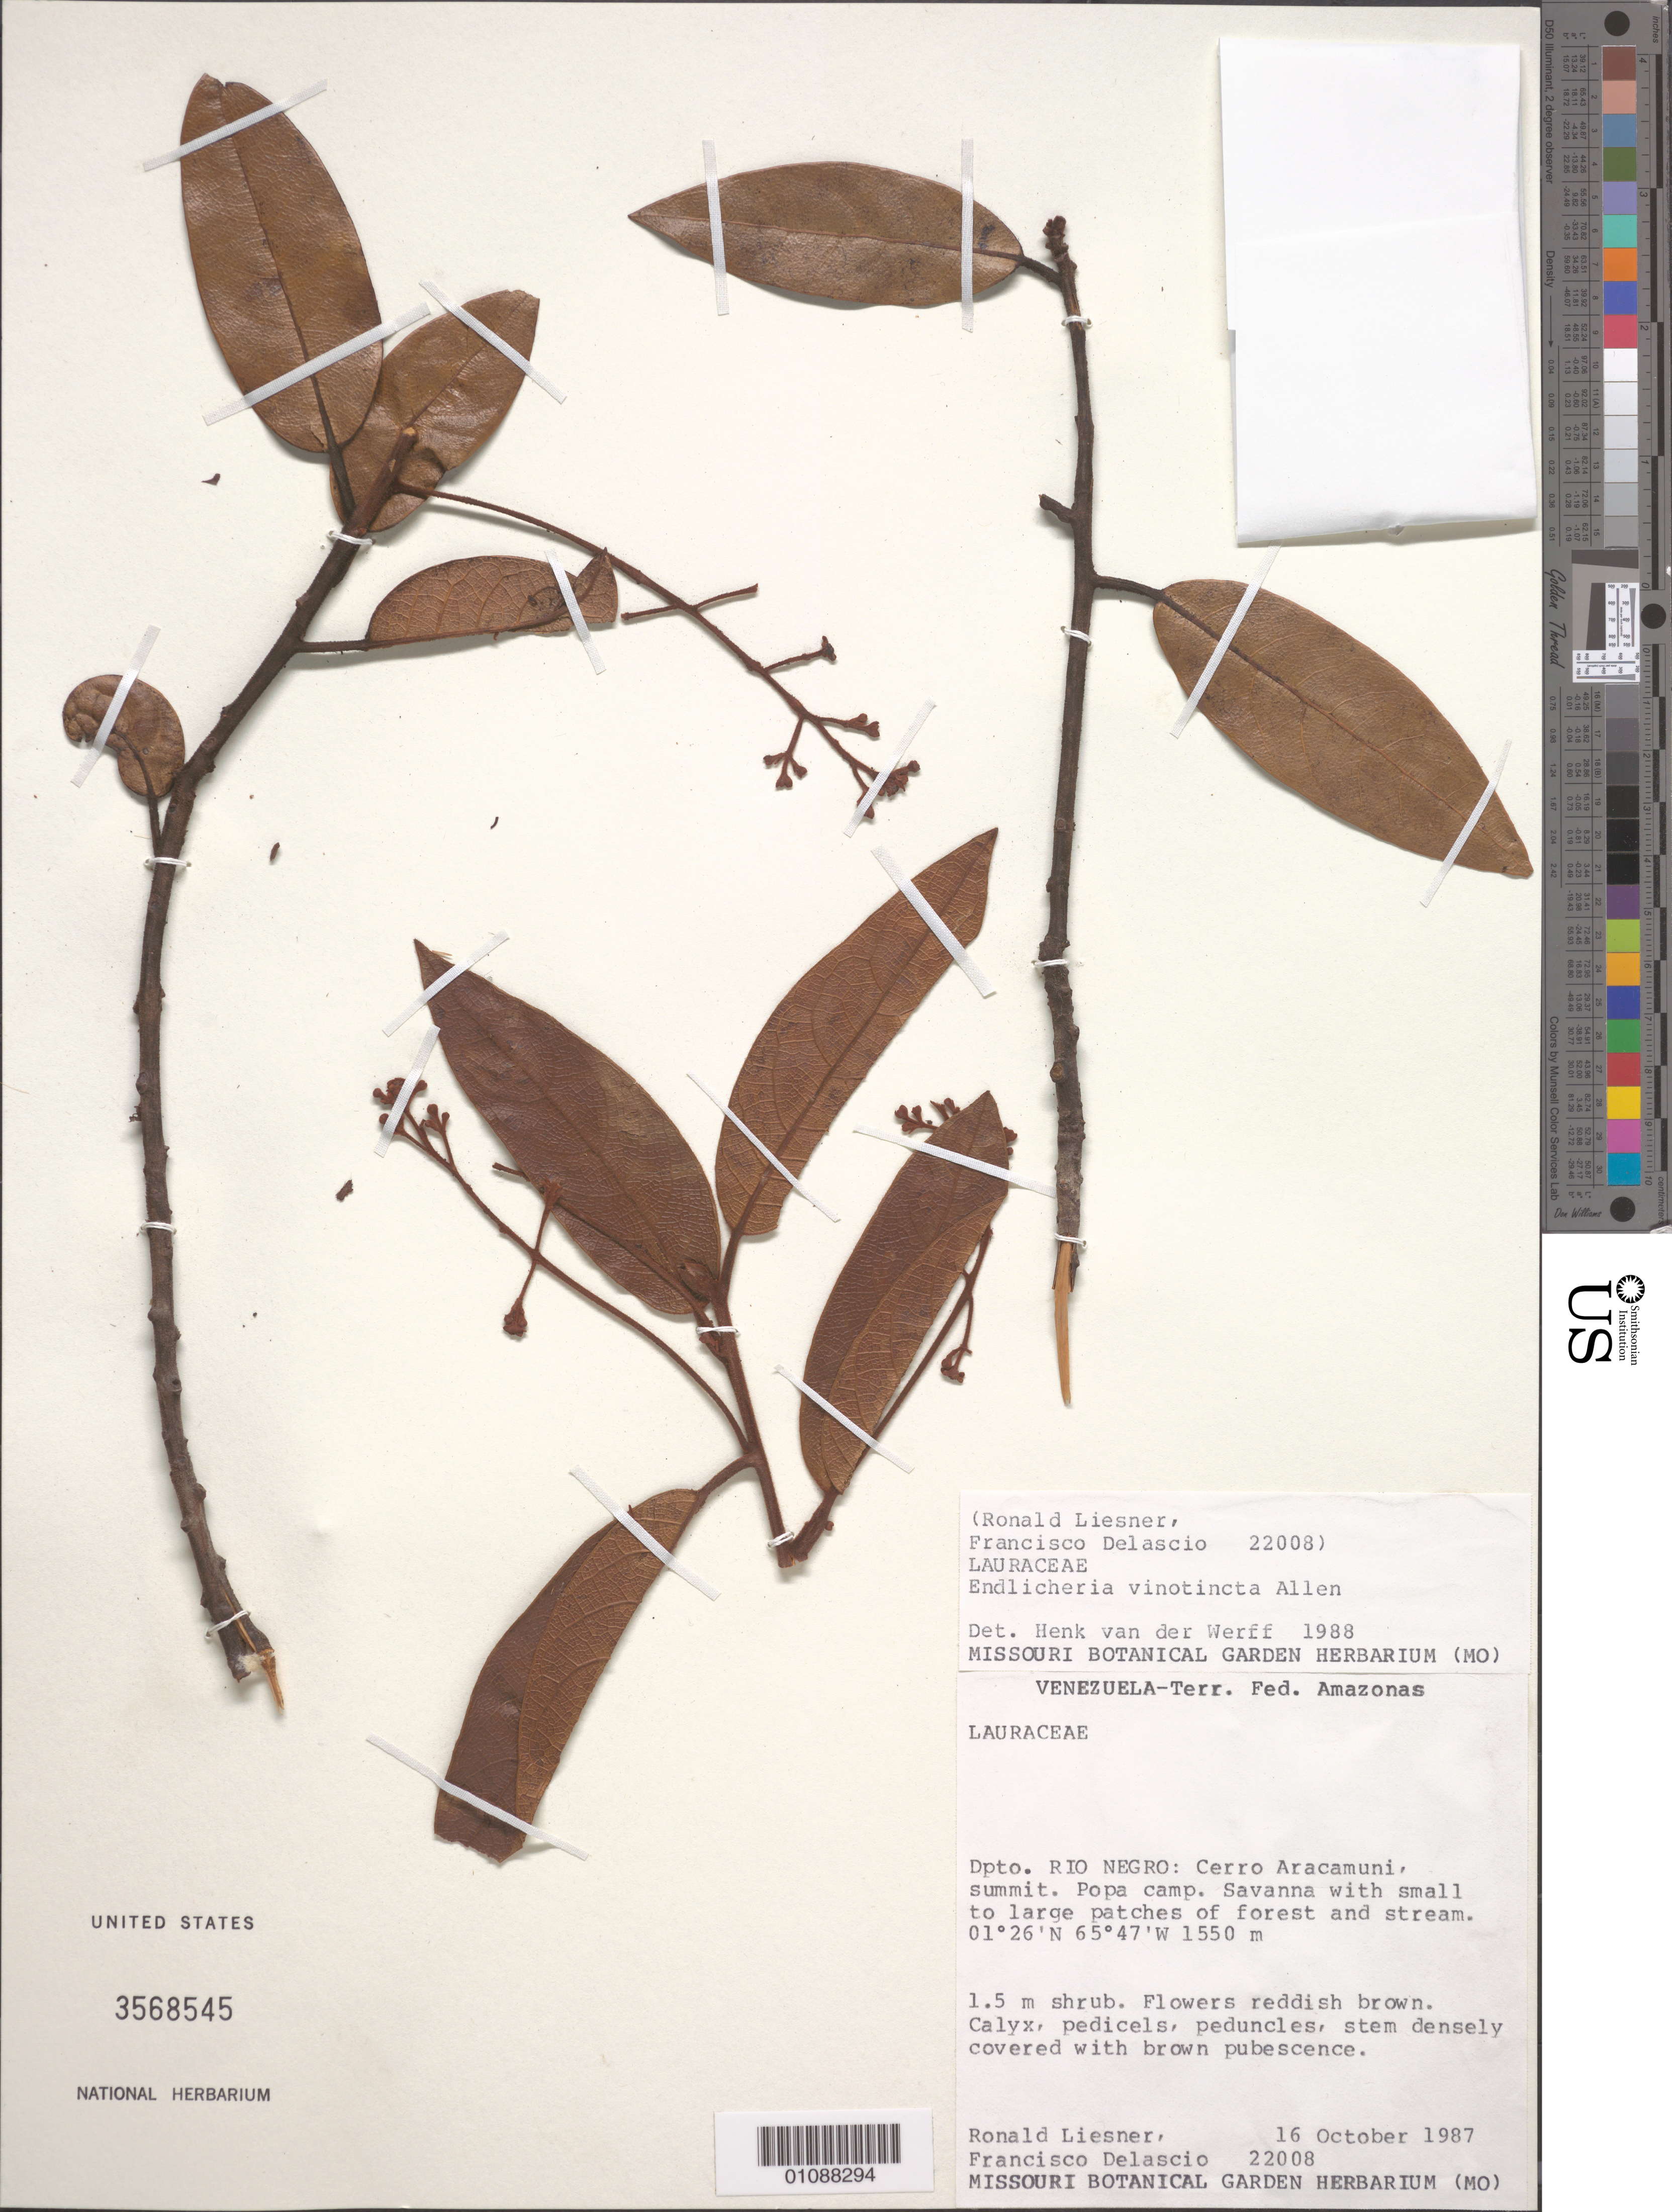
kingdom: Plantae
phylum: Tracheophyta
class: Magnoliopsida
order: Laurales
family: Lauraceae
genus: Endlicheria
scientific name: Endlicheria vinotincta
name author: C.K. Allen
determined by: van der Werff, H., (MO), Missouri Botanical Garden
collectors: R. L. Liesner & F. Delascio C.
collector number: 22008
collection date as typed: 16-Oct-87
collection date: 1987-10-16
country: Venezuela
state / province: Amazonas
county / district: Río Negro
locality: Cerro Aracamuni, Popa camp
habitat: Savanna with small to large patches of forest and stream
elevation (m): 1550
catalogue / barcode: US 3568545